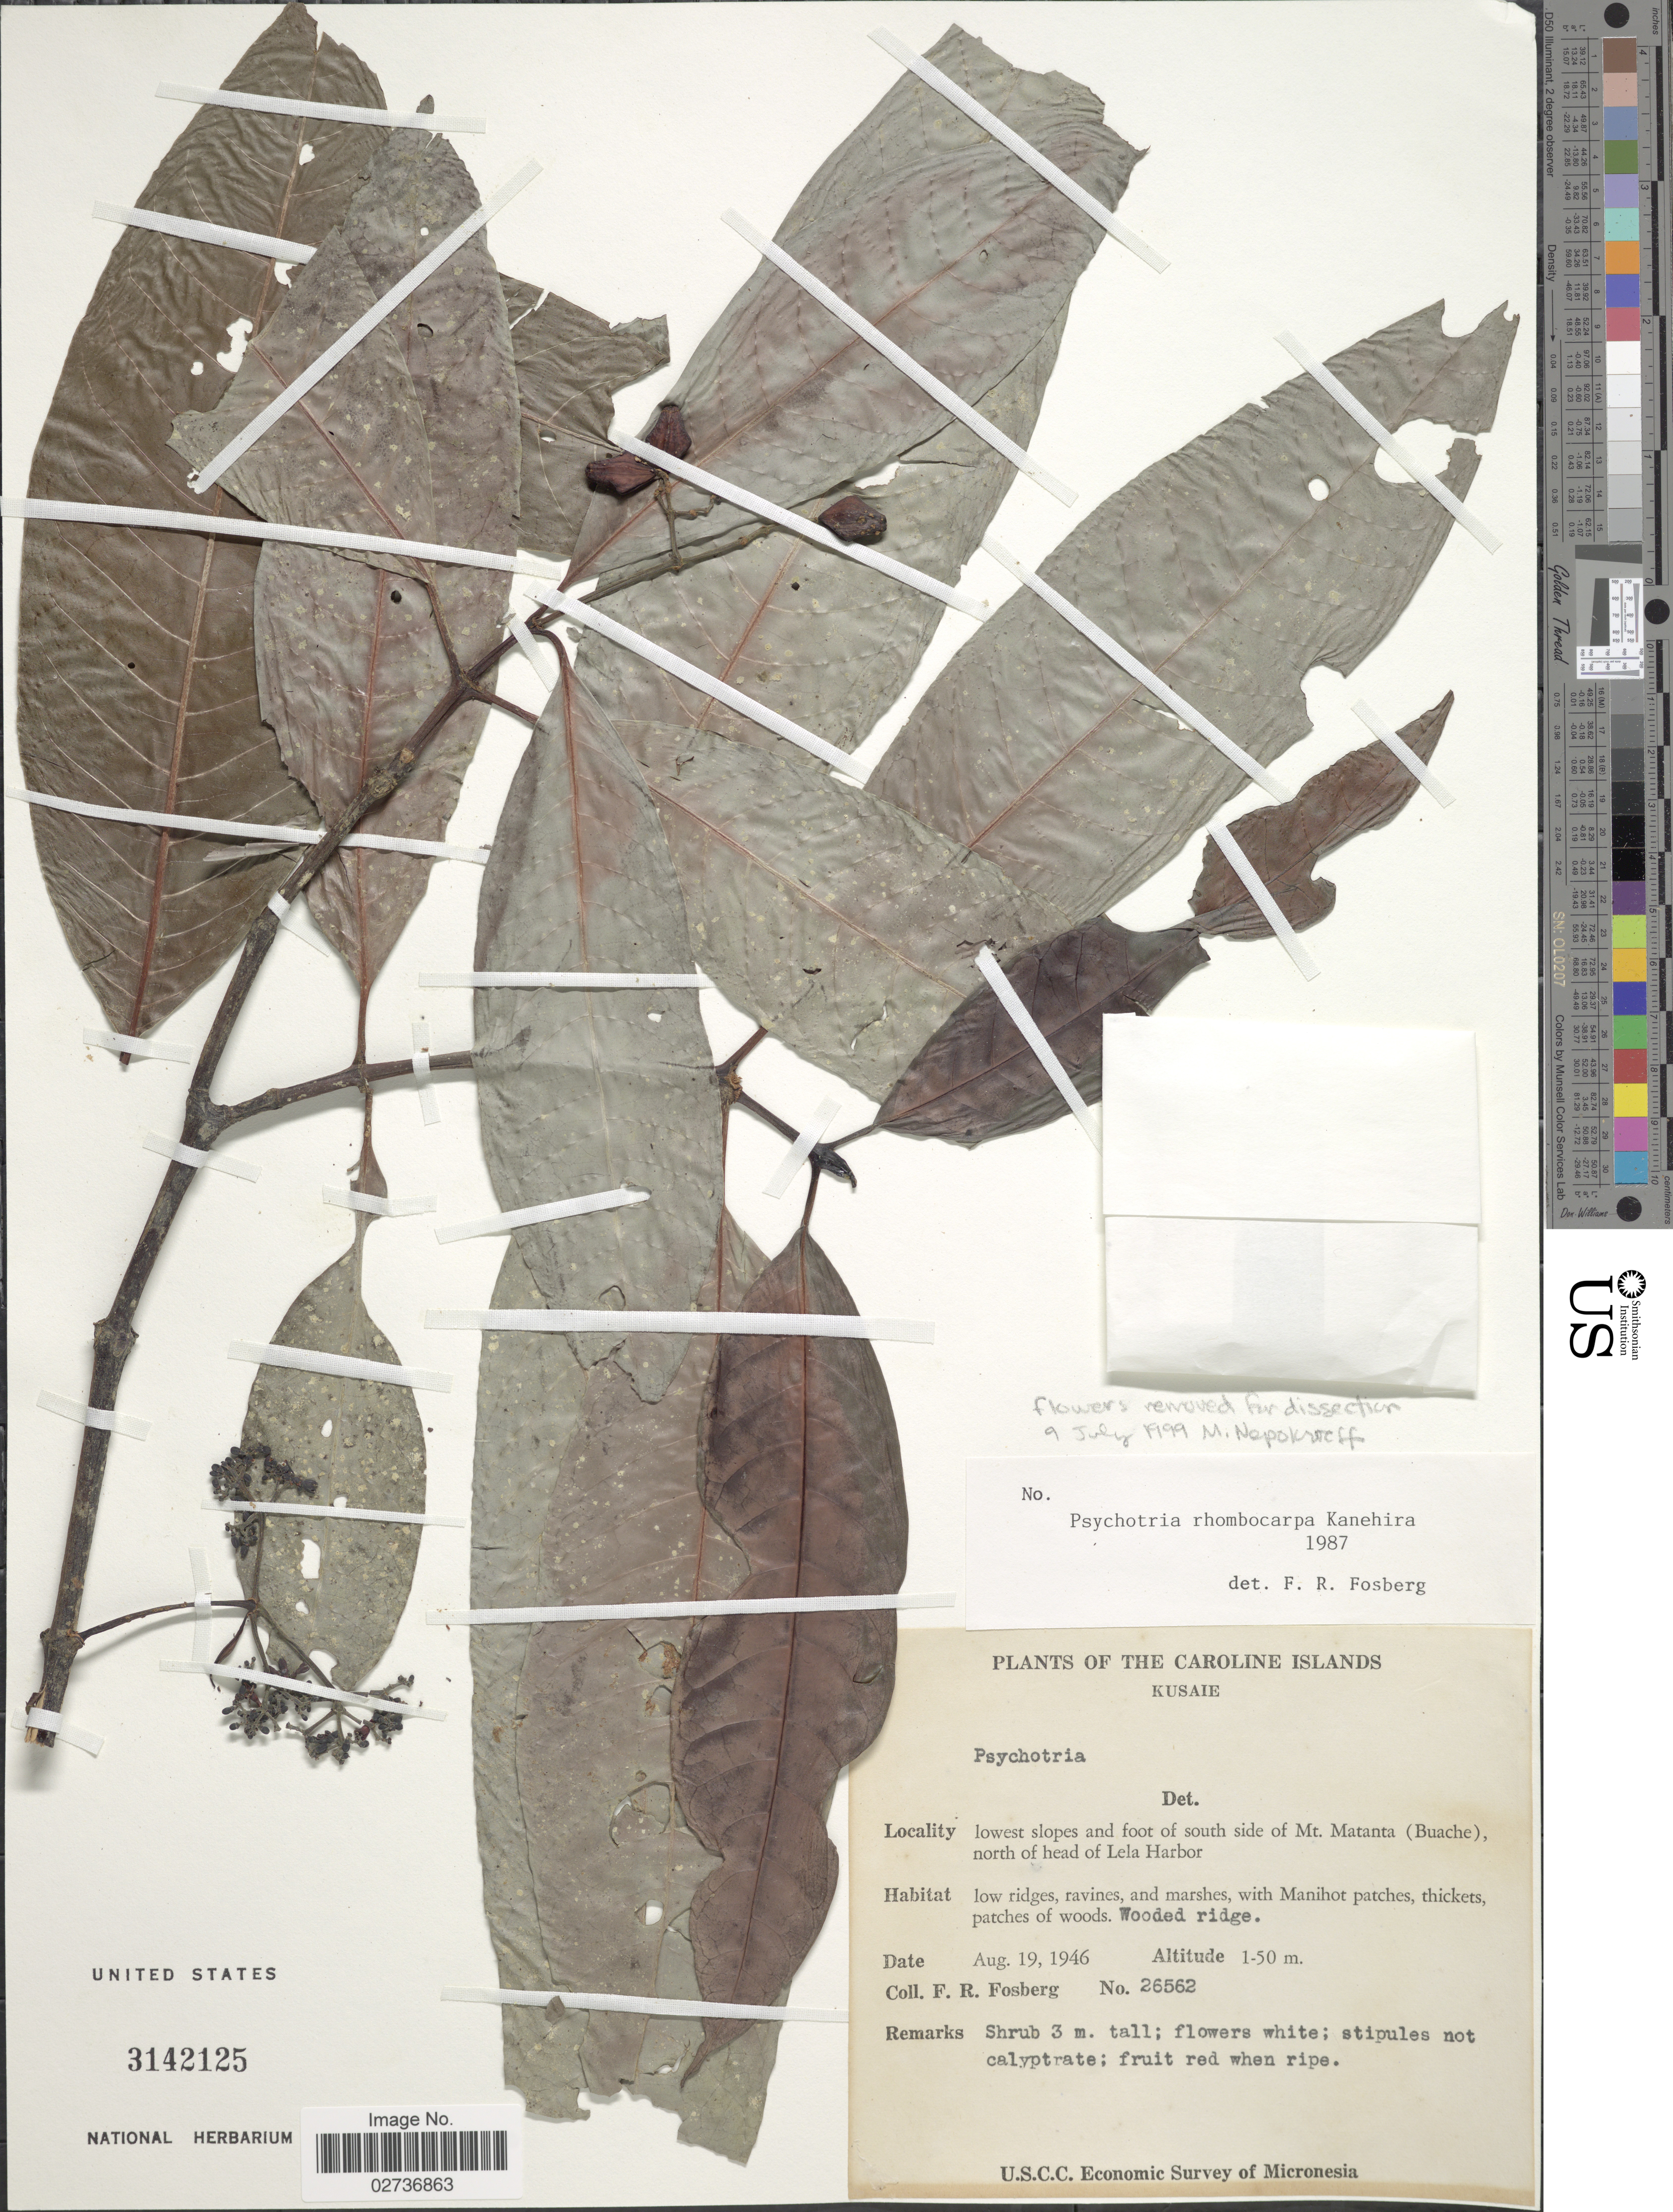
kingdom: Plantae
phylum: Tracheophyta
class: Magnoliopsida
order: Gentianales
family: Rubiaceae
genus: Psychotria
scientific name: Psychotria rhombocarpa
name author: Kaneh.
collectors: F. R. Fosberg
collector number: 26562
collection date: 1946-08-19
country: Micronesia, Federated States of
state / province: Kosrae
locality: Caroline Islands. Kusaie. Lowest slopes and foot of south side of Mt. Matanta (Buache), north of head of Lela Harbor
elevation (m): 1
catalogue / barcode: US 3142125